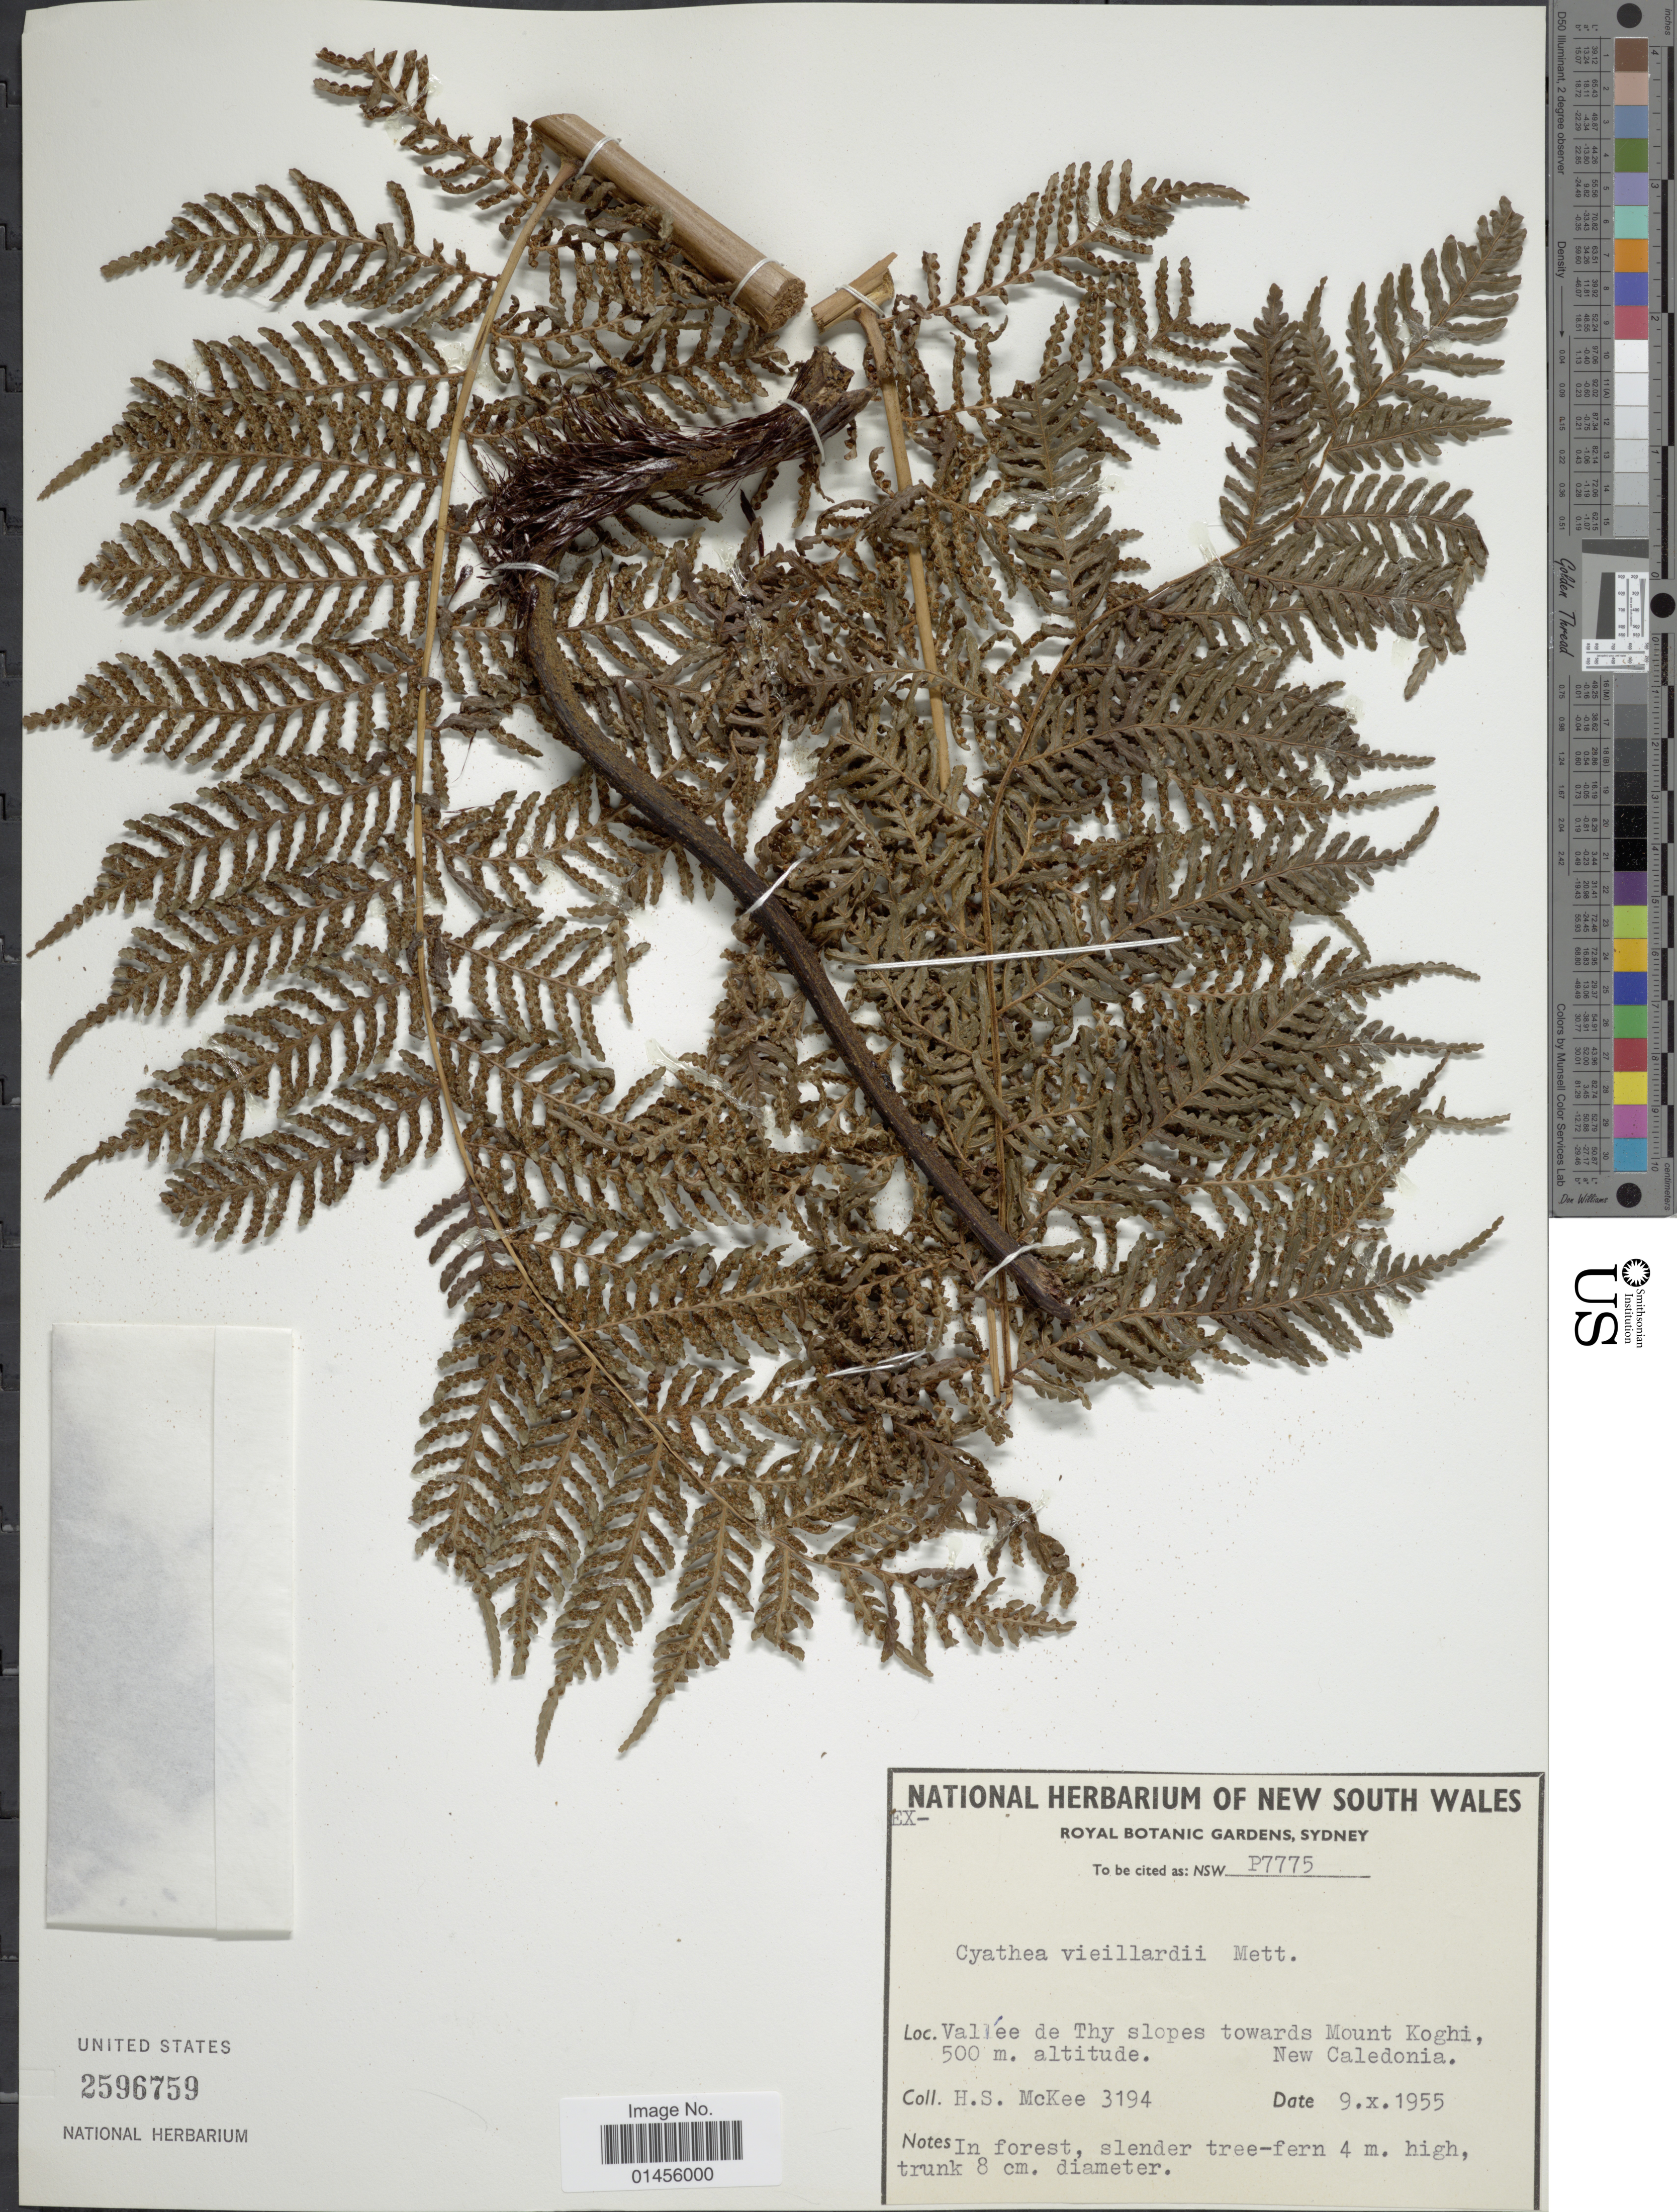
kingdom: Plantae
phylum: Tracheophyta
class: Polypodiopsida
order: Cyatheales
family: Cyatheaceae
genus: Alsophila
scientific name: Alsophila vieilliardii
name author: (Mett.) R.M. Tryon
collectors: H. S. McKee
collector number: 3194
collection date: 1955-10-09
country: New Caledonia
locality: Vallee de Thy slopes towards Mount Koghi, New Caledonia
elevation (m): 500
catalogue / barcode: US 2596759